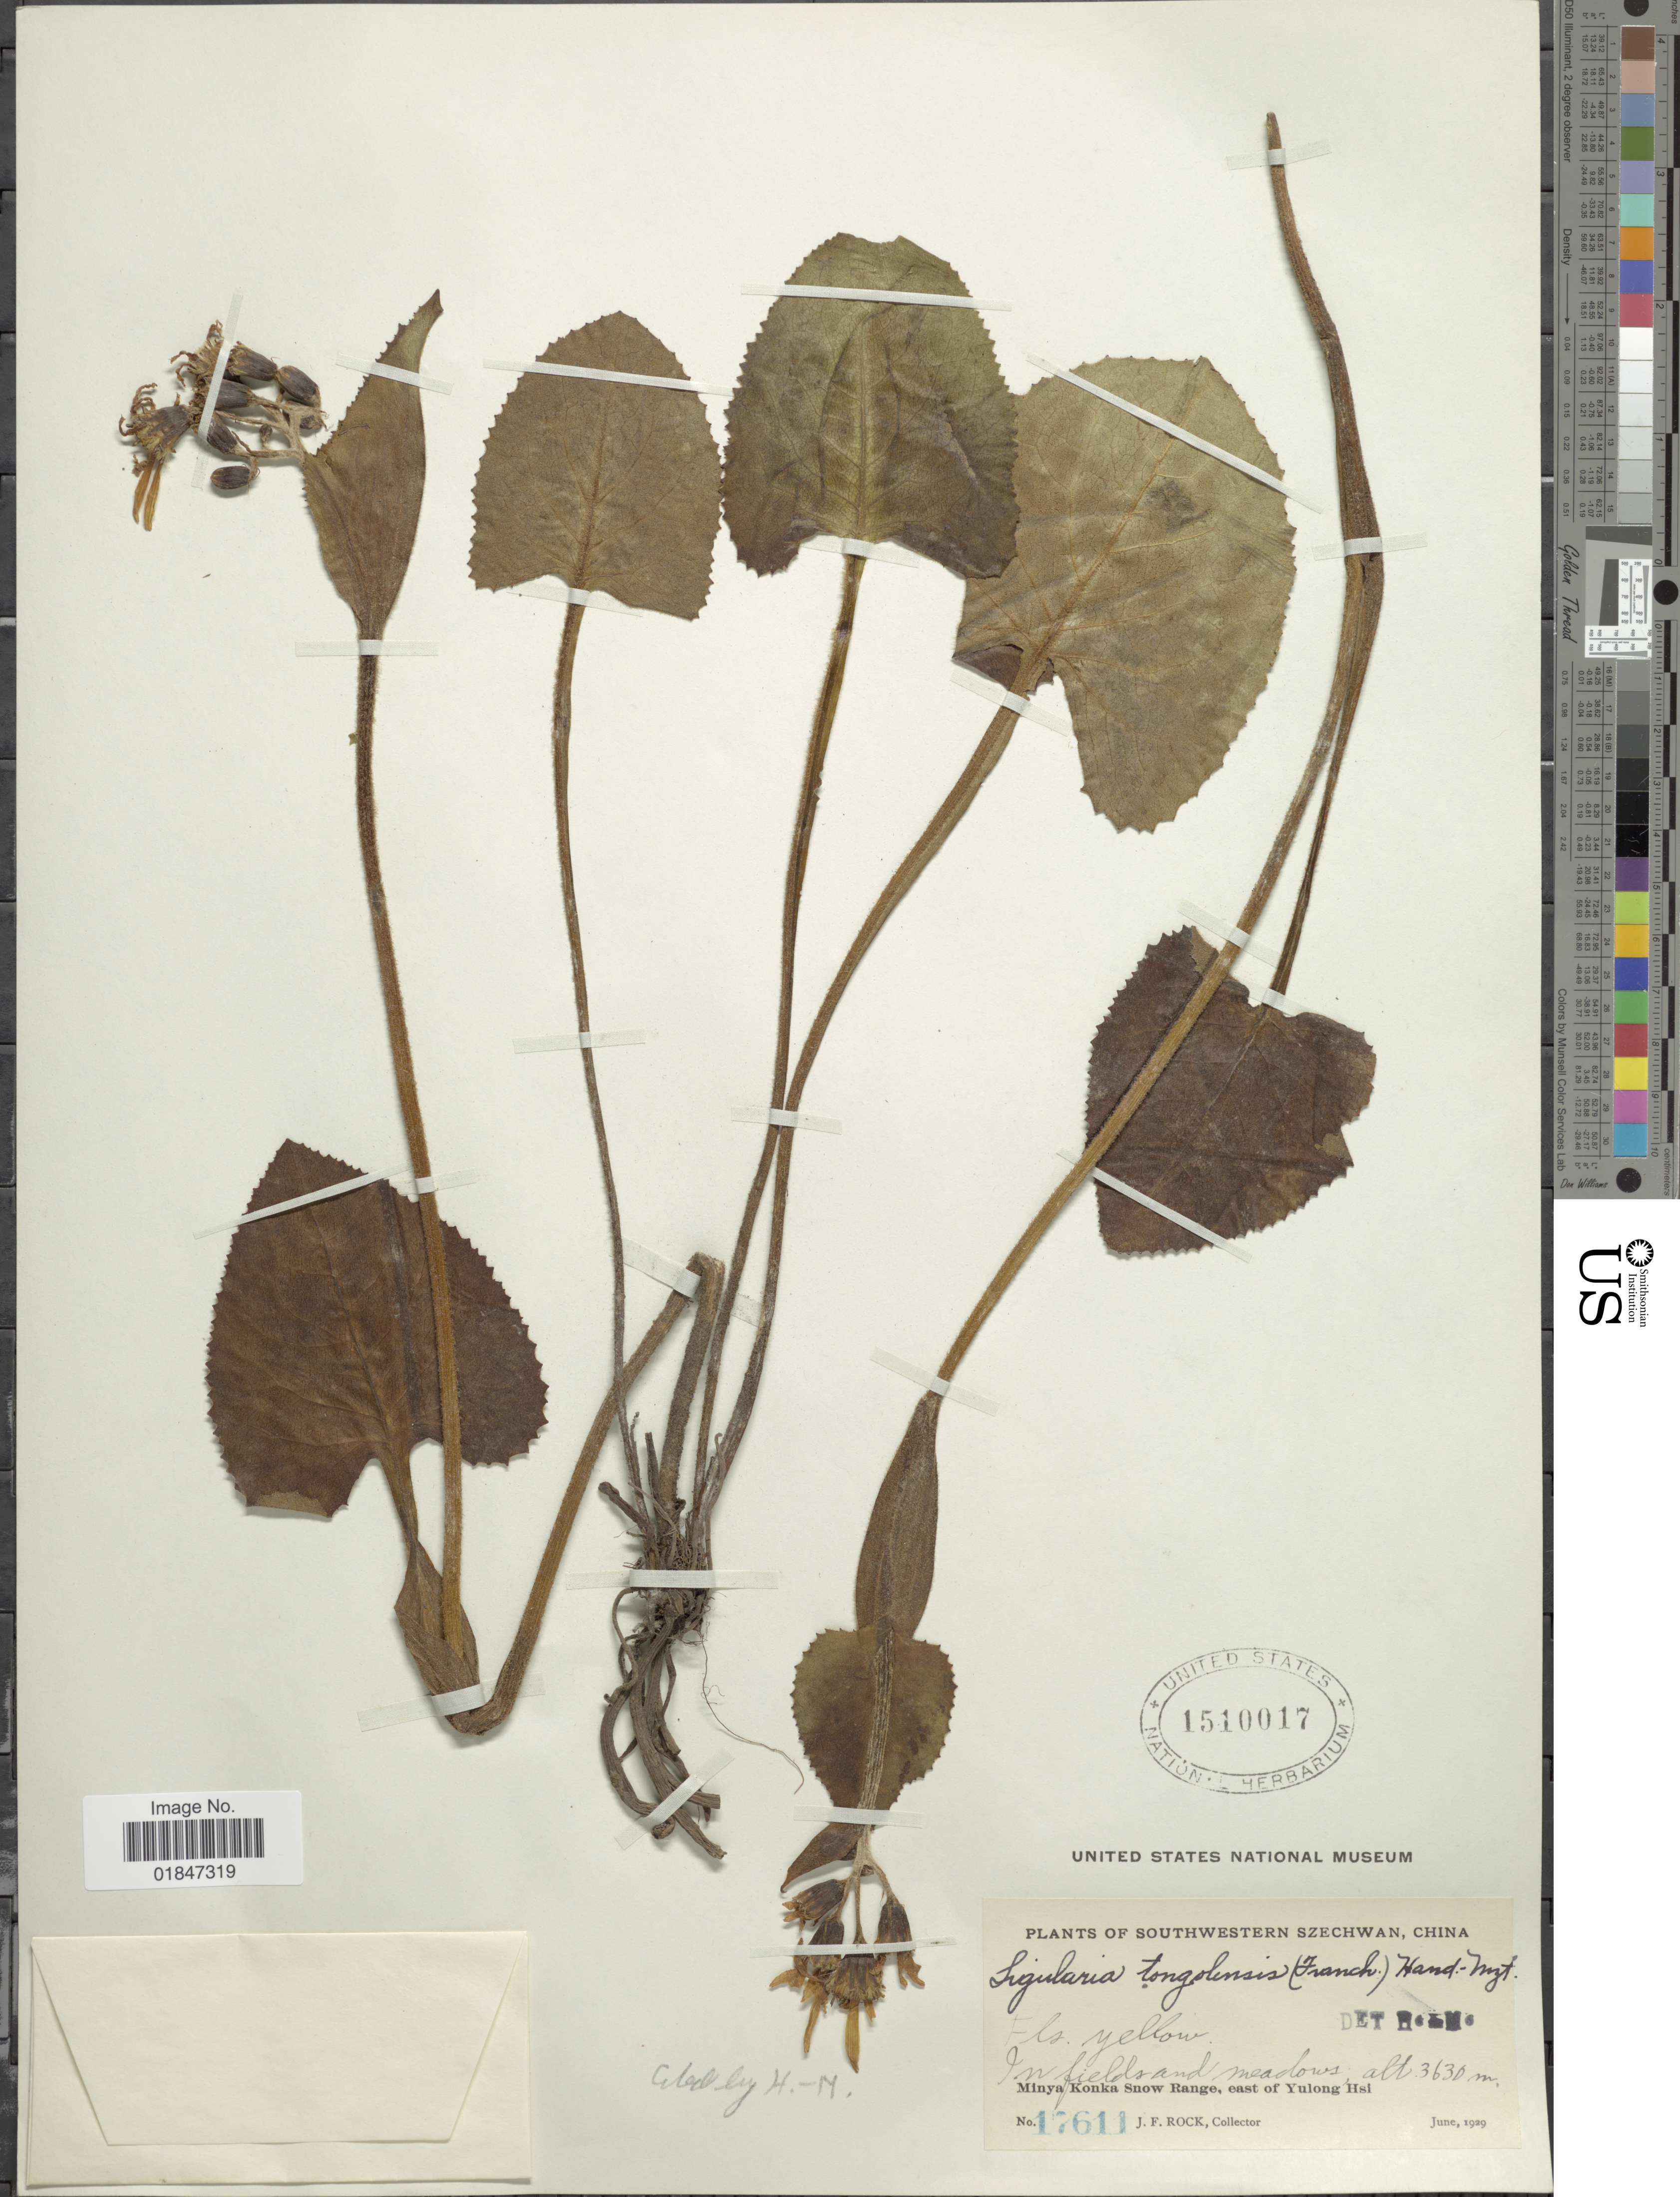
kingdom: Plantae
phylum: Tracheophyta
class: Magnoliopsida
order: Asterales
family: Asteraceae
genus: Ligularia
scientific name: Ligularia tongolensis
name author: (Franch.) Hand.-Mazz.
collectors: J. Rock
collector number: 17611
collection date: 1929-06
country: China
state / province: Sichuan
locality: Southwestern Szechwan, China. Minya Konka Snow Range, east of Yulong Hsi.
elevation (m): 3630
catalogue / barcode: US 1510017